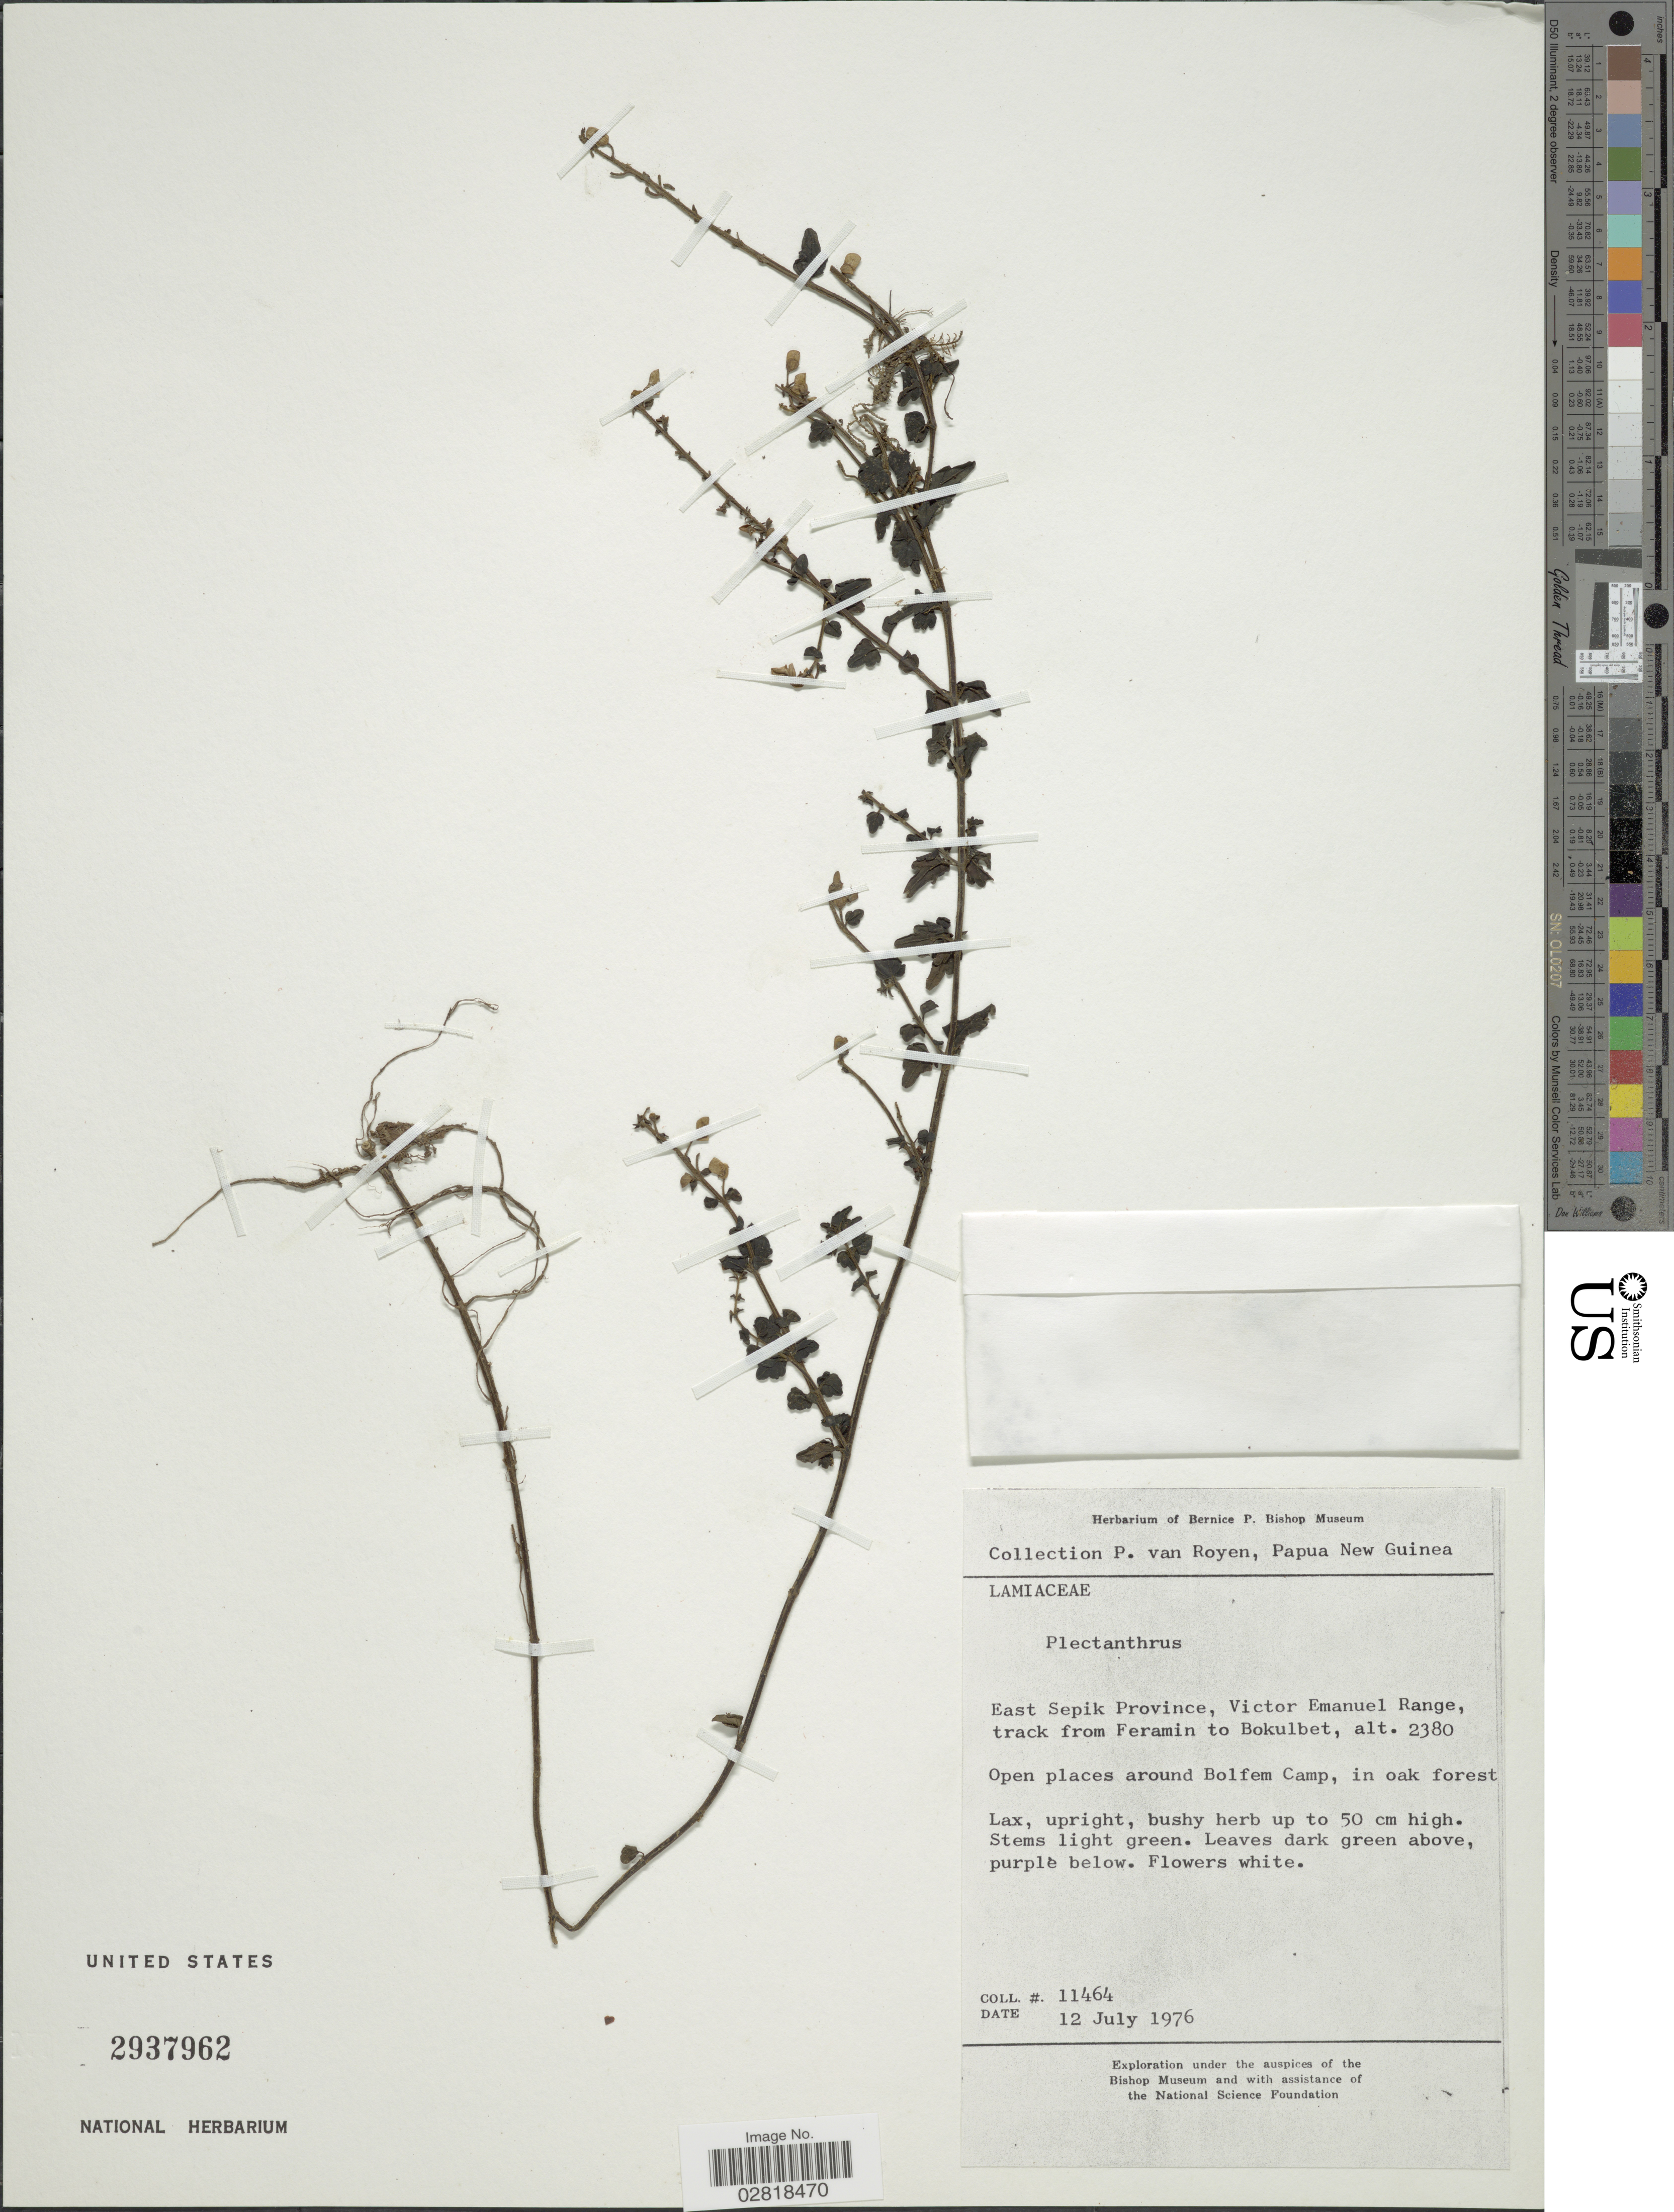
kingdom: Plantae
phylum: Tracheophyta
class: Magnoliopsida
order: Lamiales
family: Lamiaceae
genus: Plectranthus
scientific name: Plectranthus sp.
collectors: P. van Royen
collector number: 11464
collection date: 1976-07-12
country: Papua New Guinea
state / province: East Sepik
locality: East Sepik Province, Victor Emanuel Range, track from Feramin to Bokulbet. Open places around Bolfem Camp, in oak forest.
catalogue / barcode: US 2937962